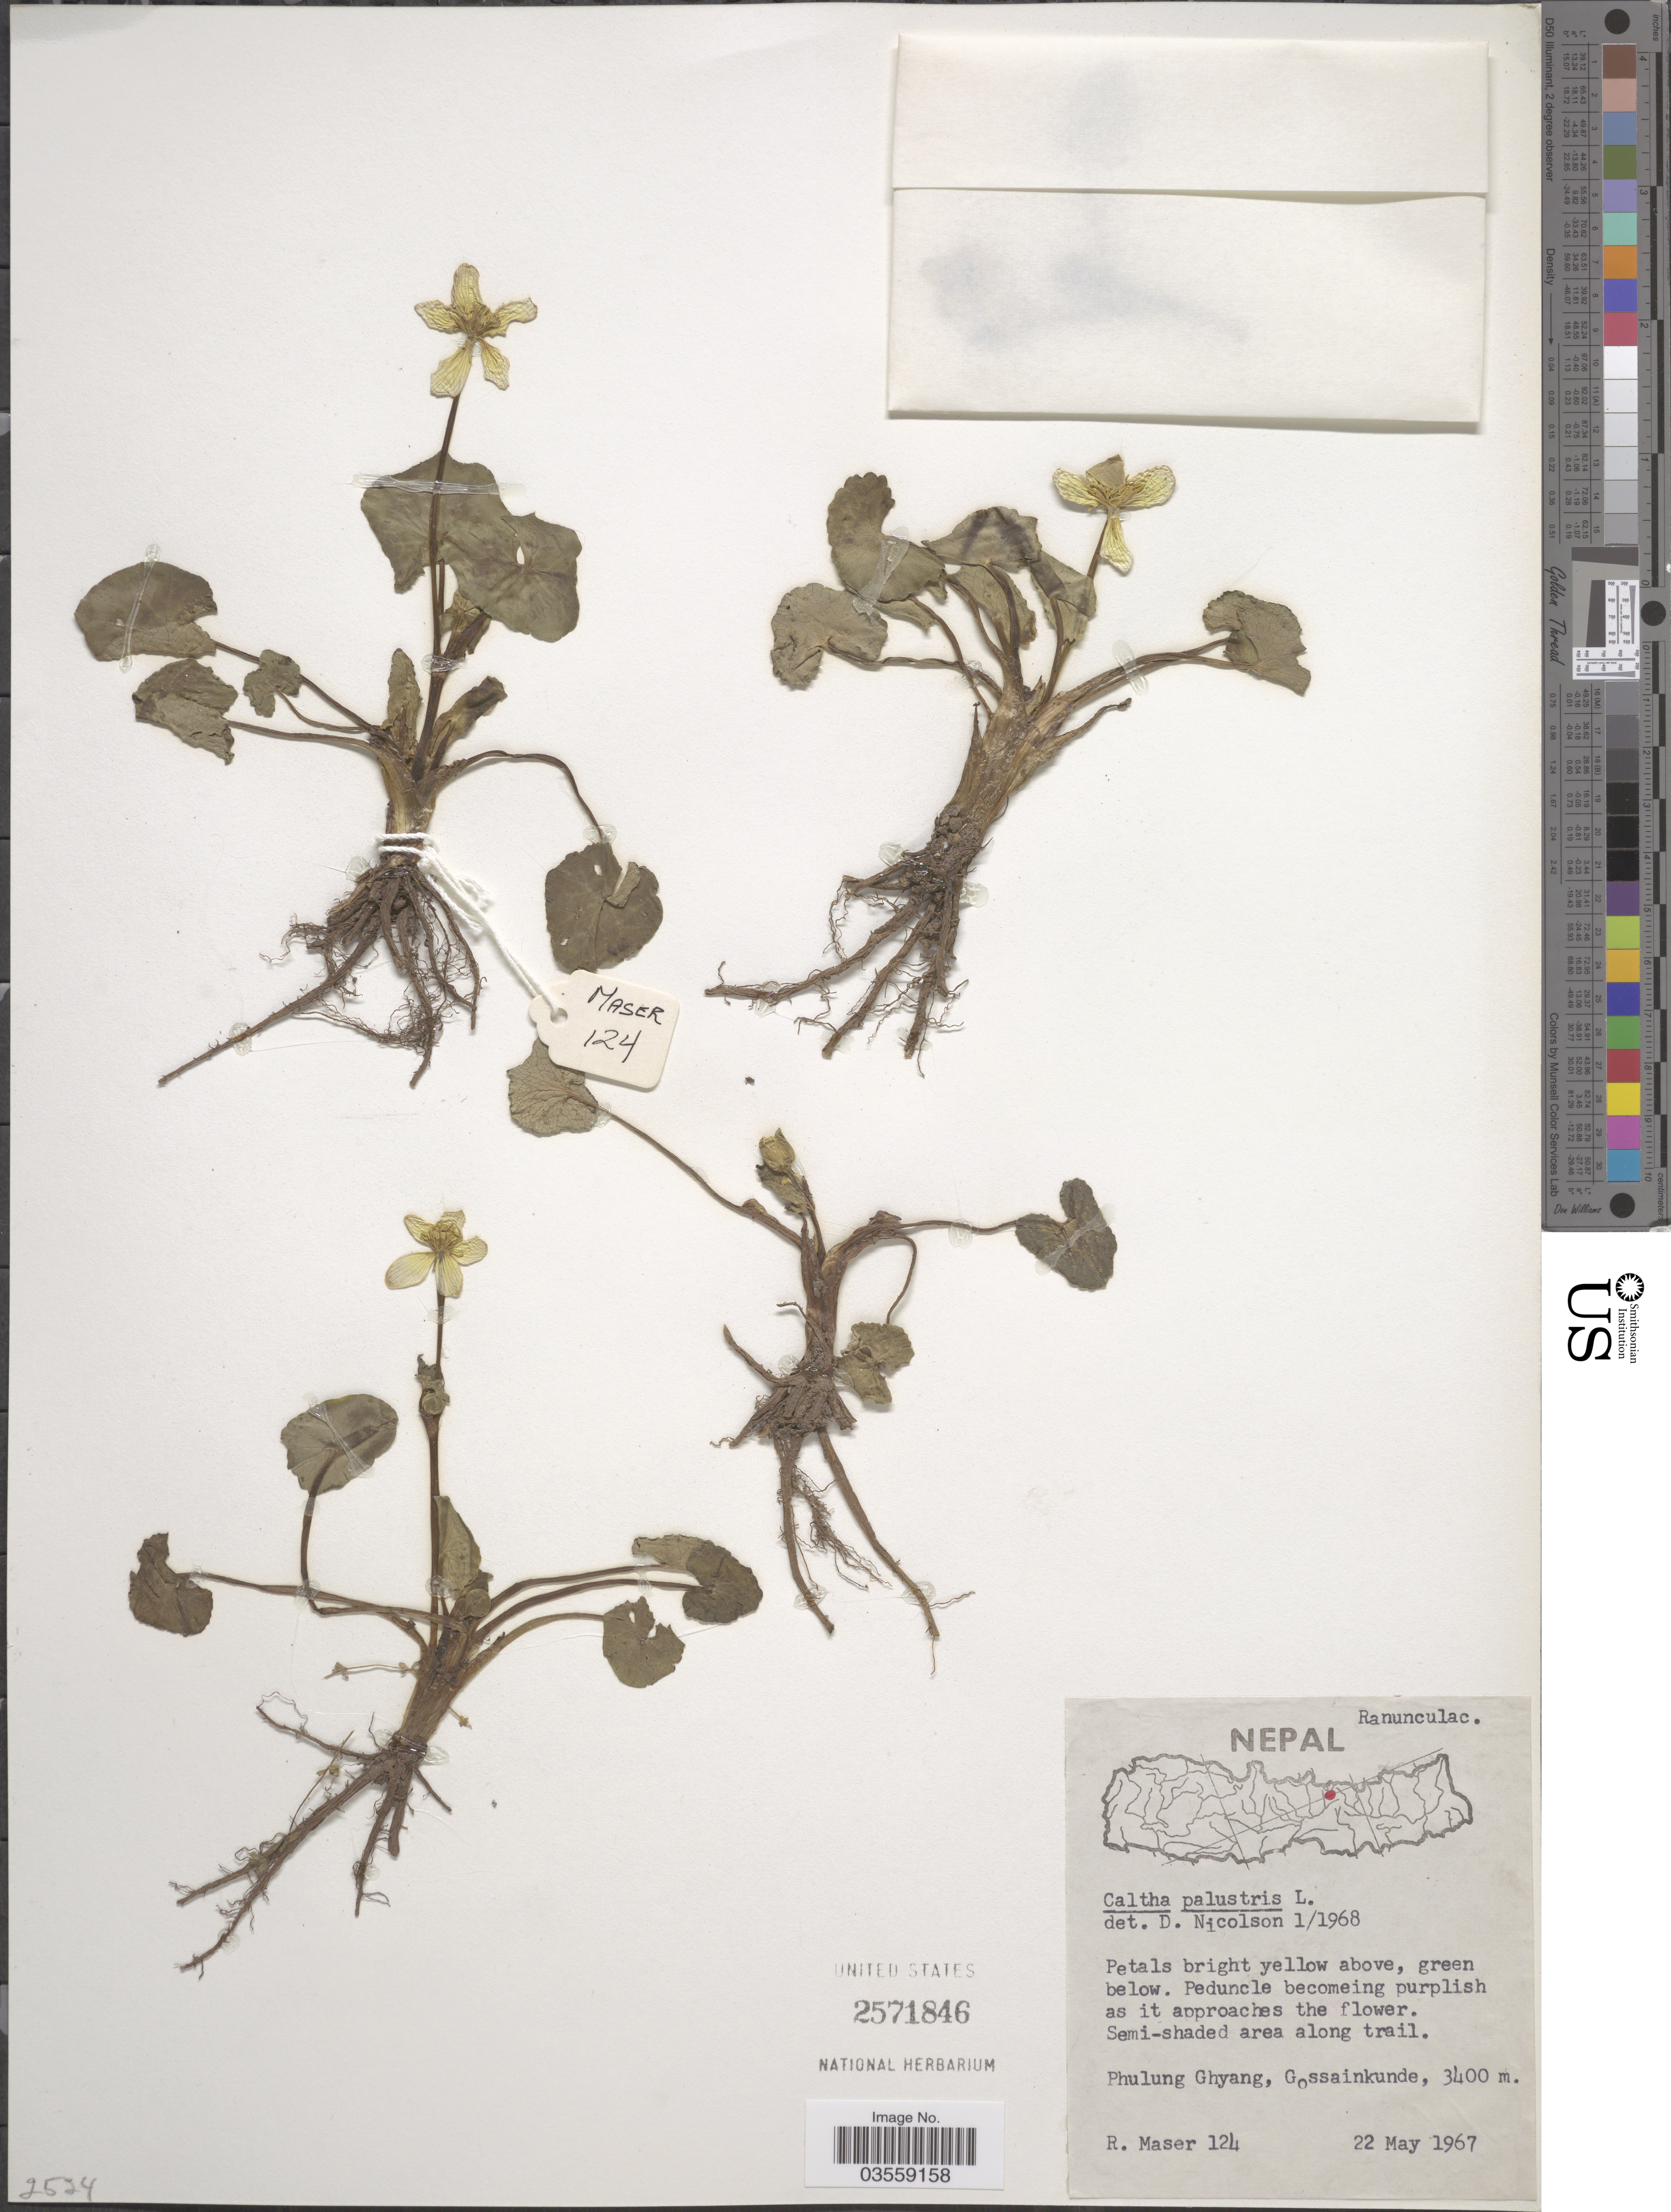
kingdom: Plantae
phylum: Tracheophyta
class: Magnoliopsida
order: Ranunculales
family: Ranunculaceae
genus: Caltha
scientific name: Caltha palustris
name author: L.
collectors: R. Maser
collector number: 124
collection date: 1967-05-22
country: Nepal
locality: Phulung Ghyang, Gossainkunde.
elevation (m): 3400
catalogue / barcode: US 2571846